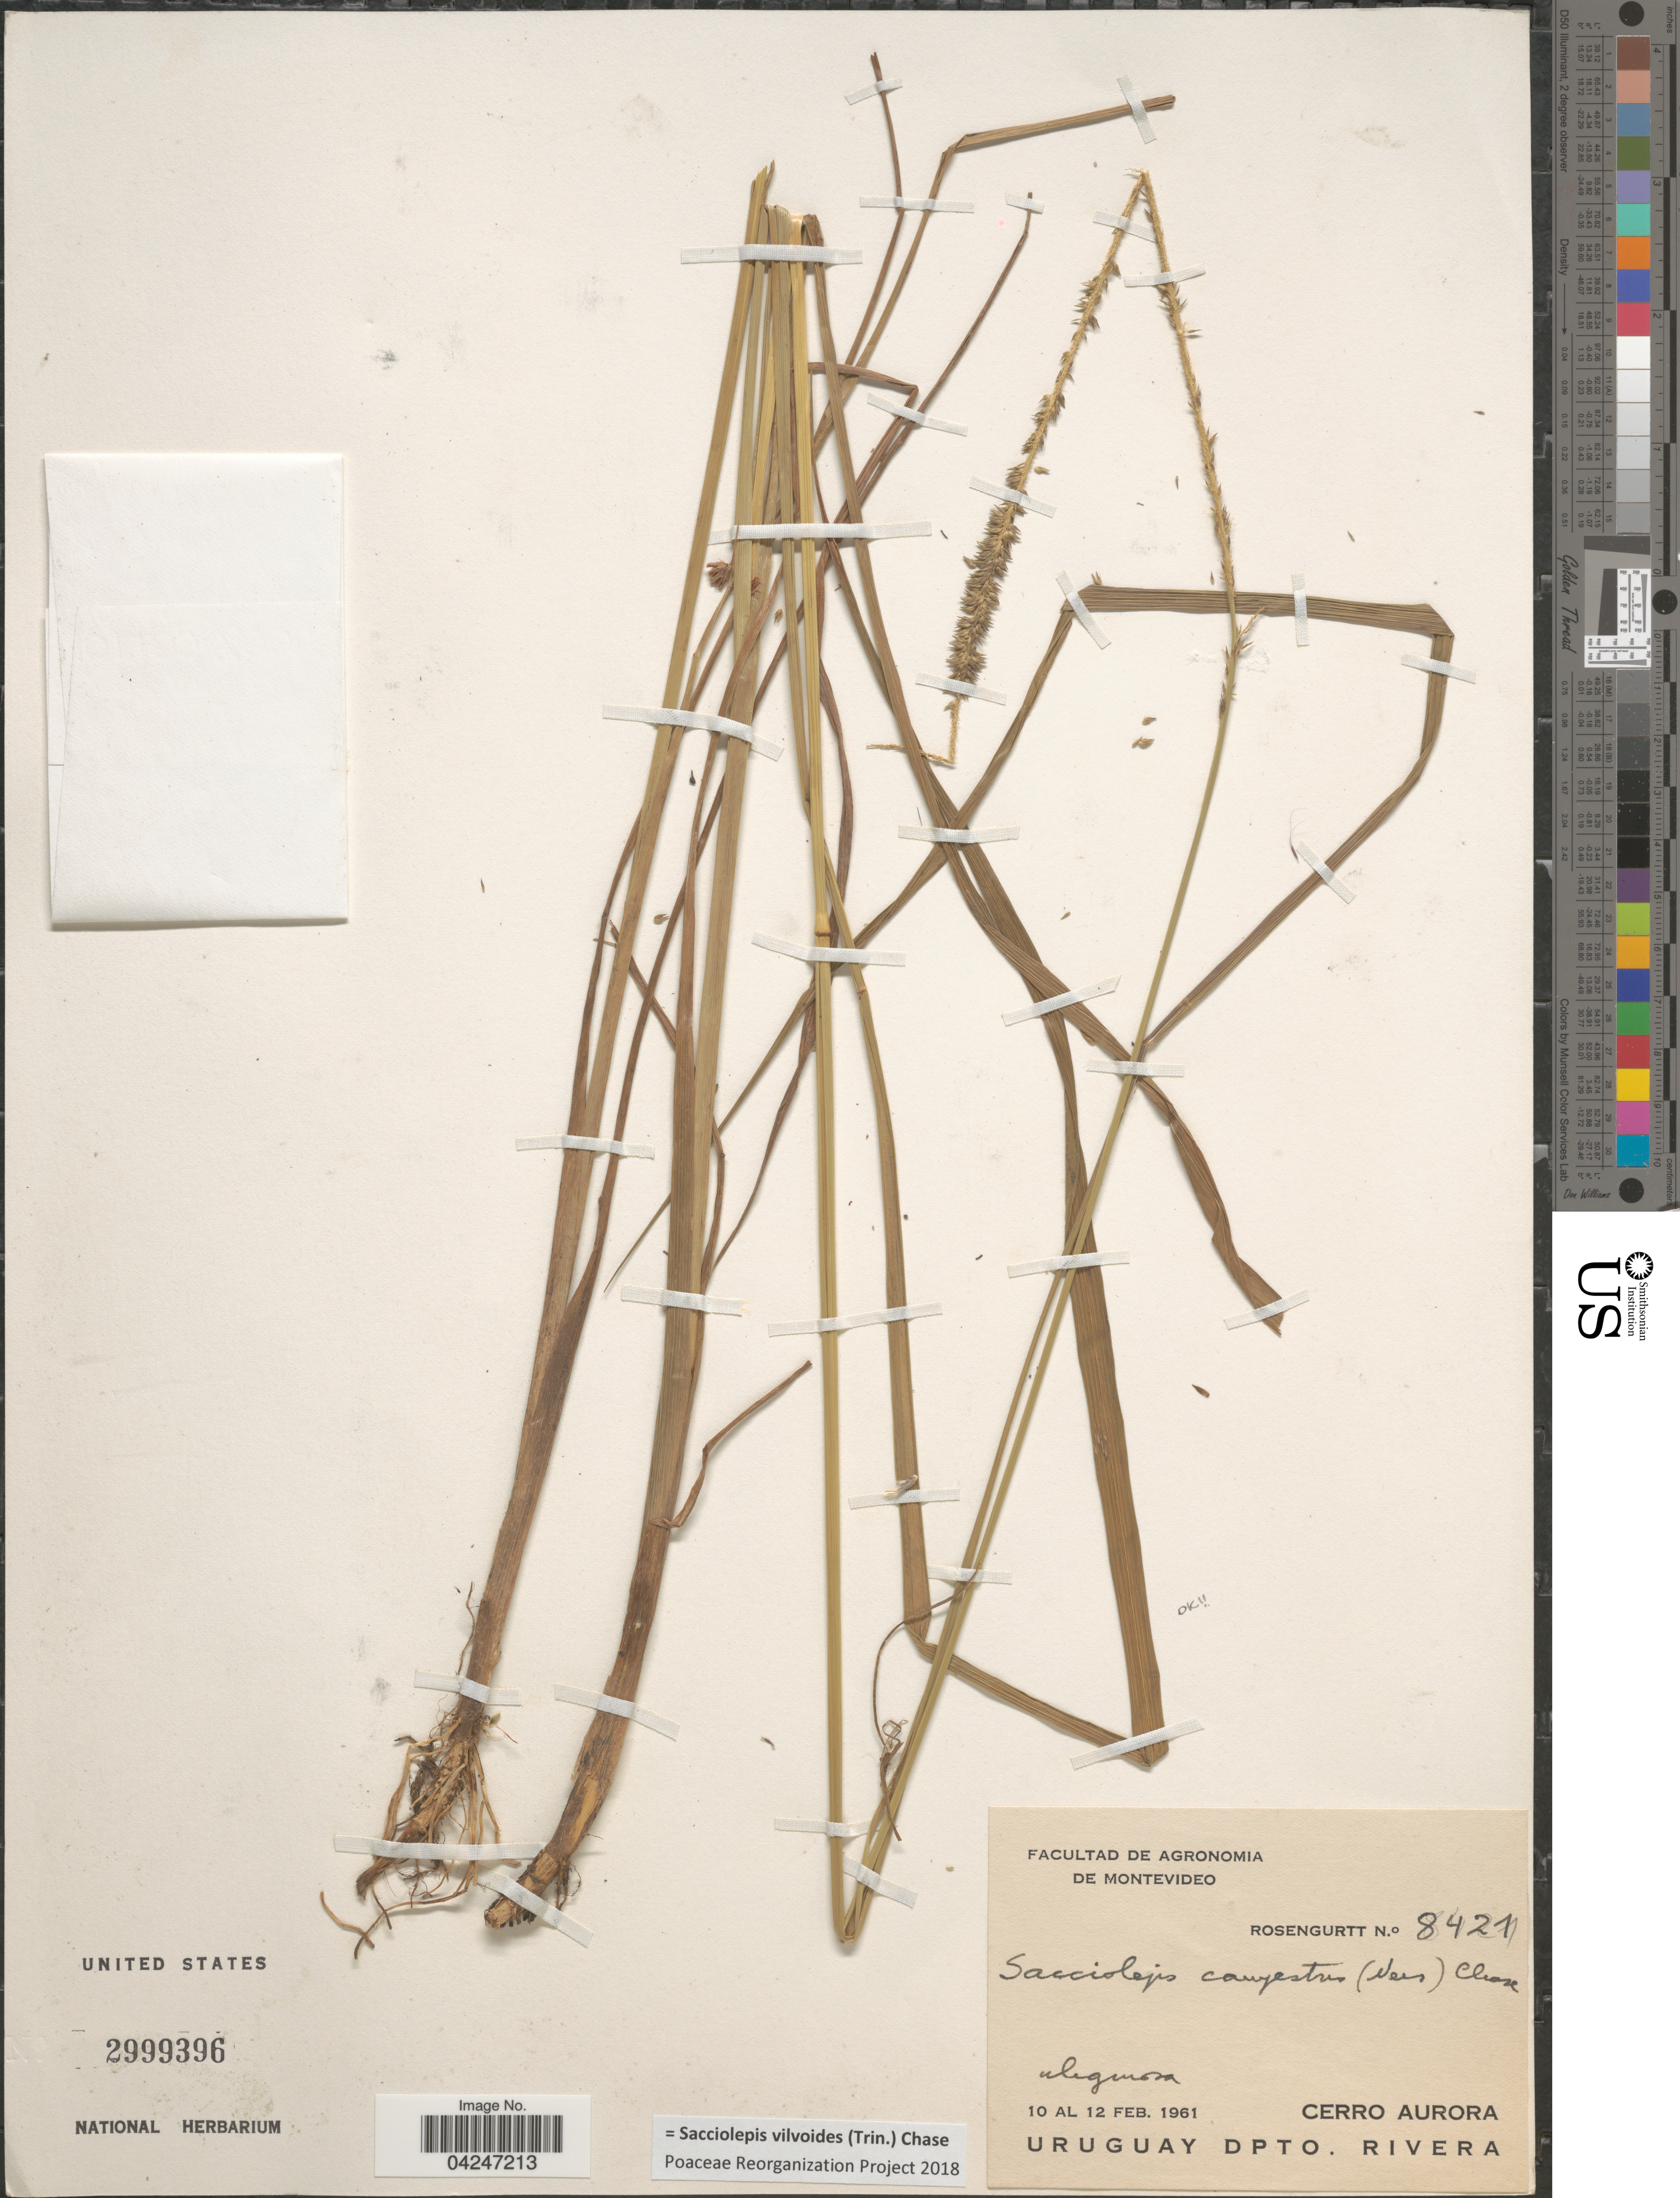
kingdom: Plantae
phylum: Tracheophyta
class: Liliopsida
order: Poales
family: Poaceae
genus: Sacciolepis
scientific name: Sacciolepis vilvoides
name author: (Trin.) Chase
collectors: Rosengurtt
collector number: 8421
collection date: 1961-02-10/1961-02-12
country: Uruguay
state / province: Rivera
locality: Cerro Aurora. Dpto. Rivera.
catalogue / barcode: US 2999396